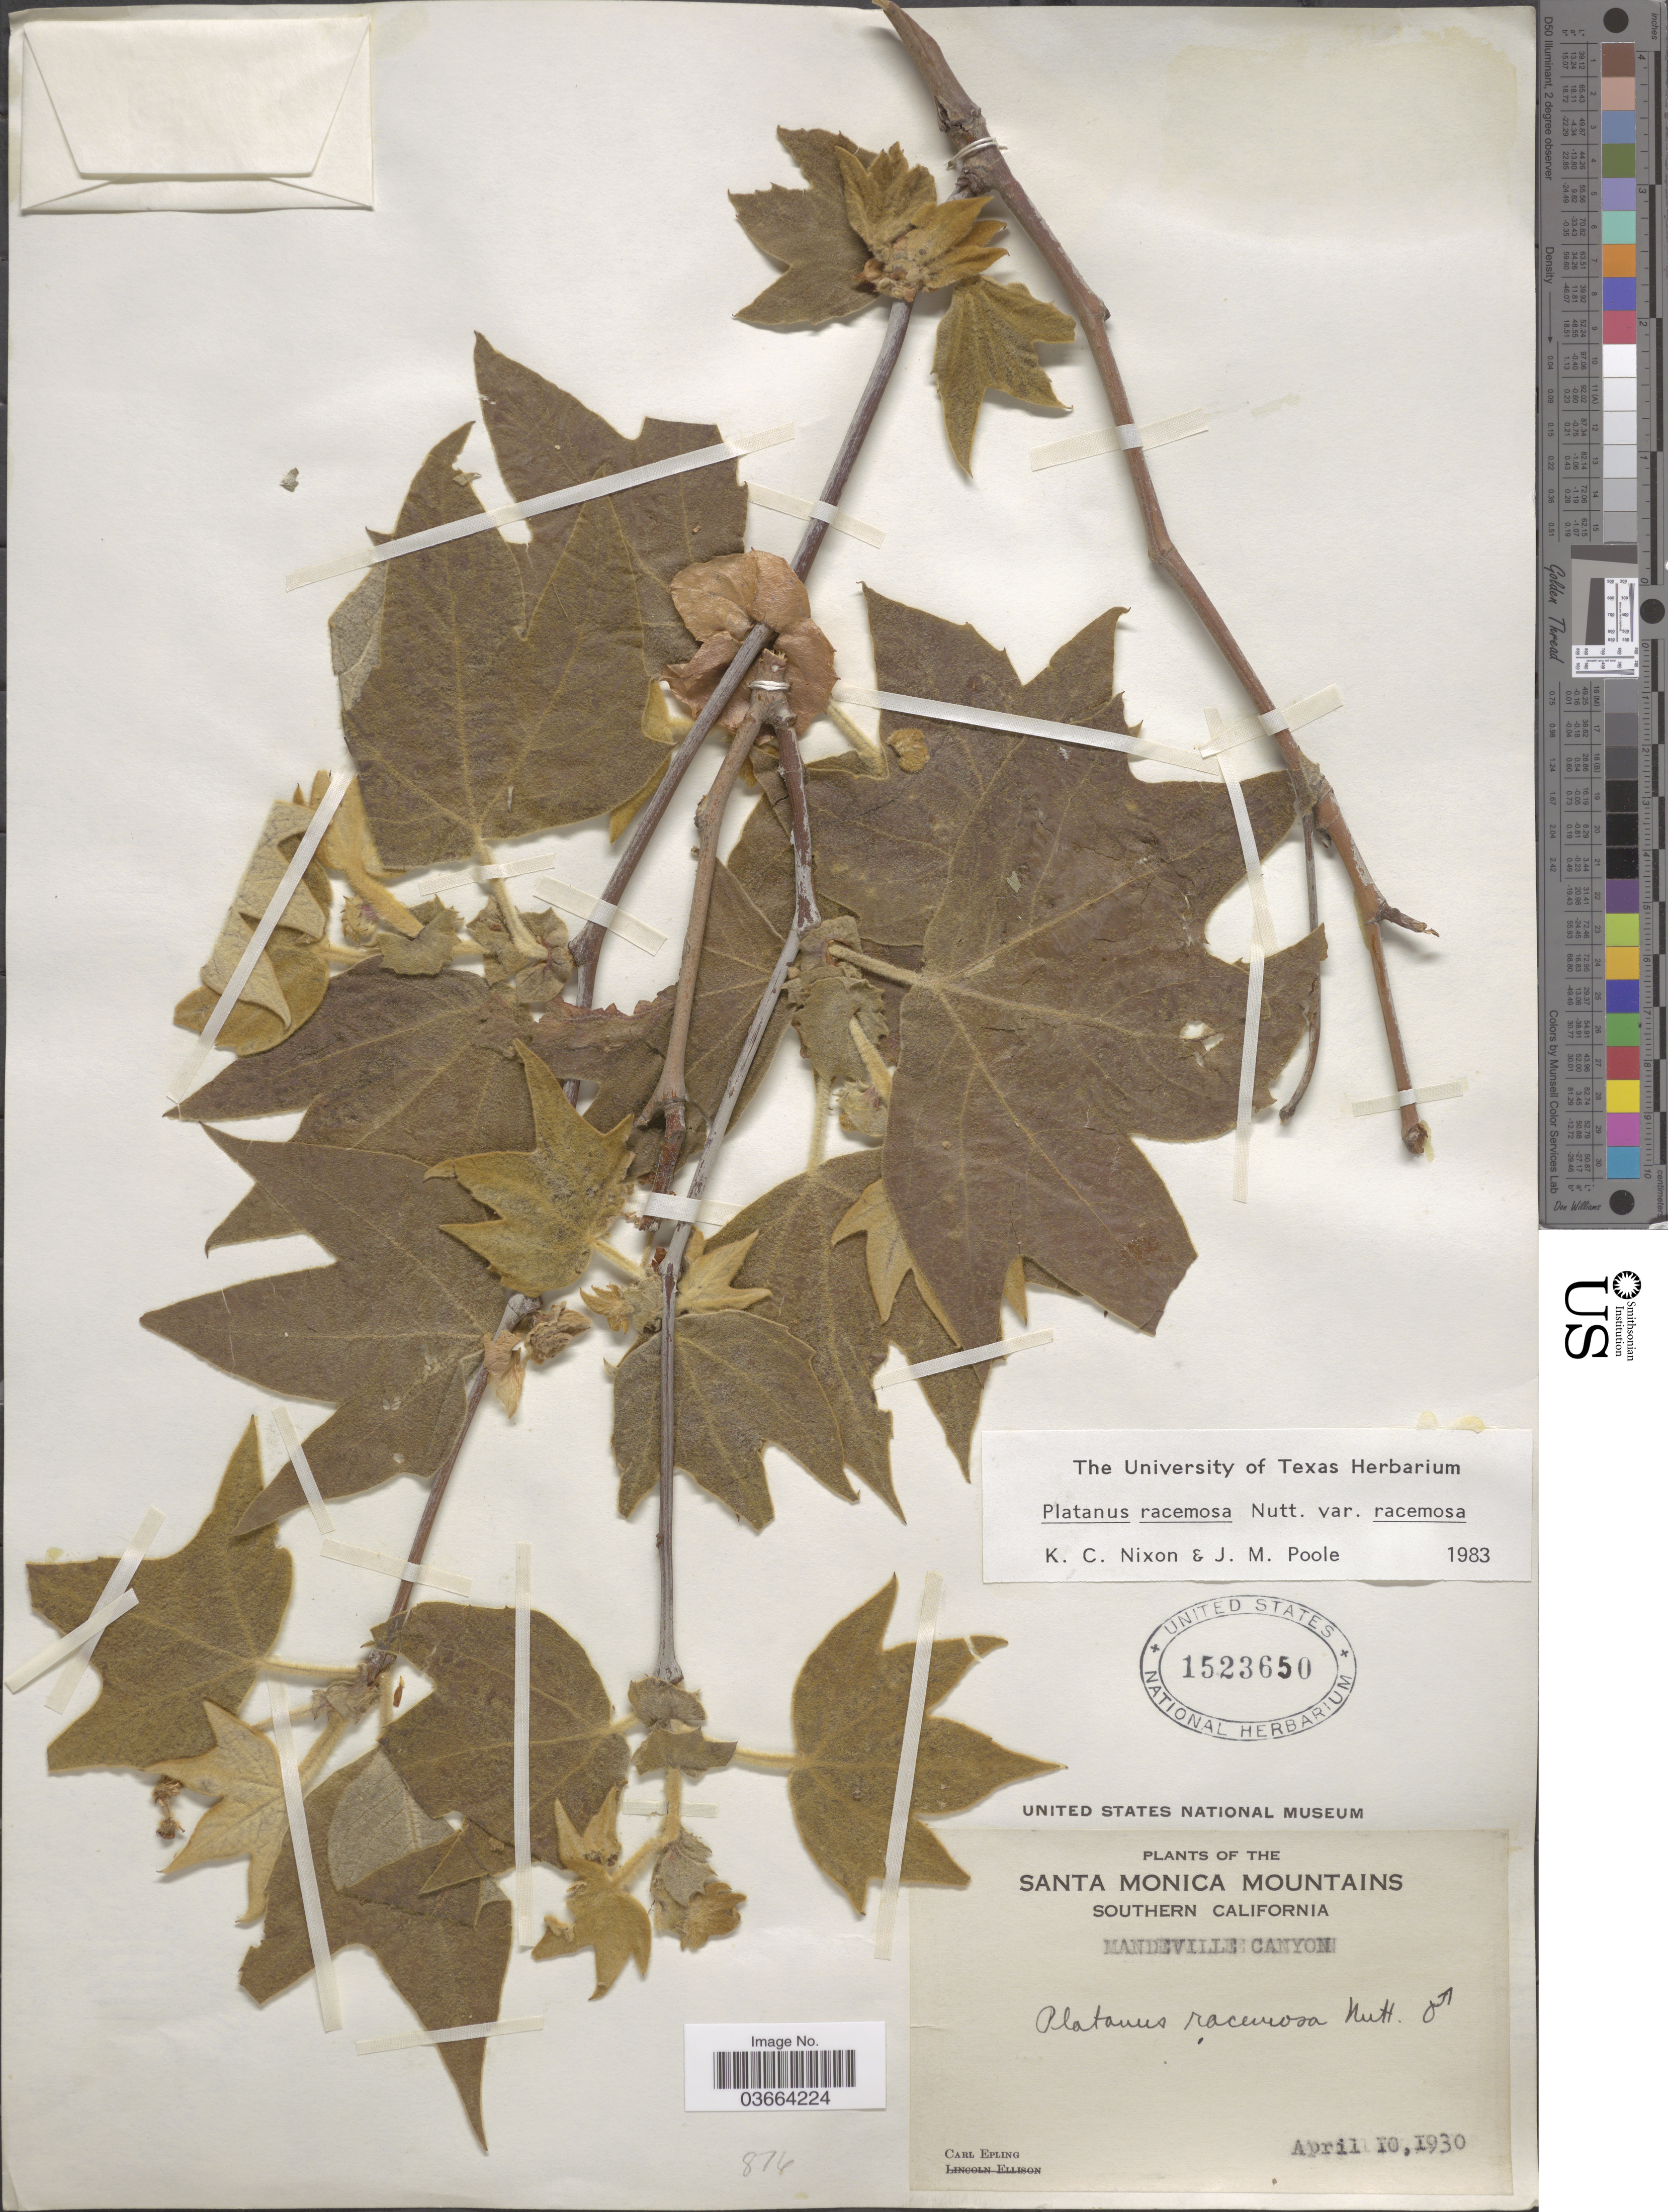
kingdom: Plantae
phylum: Tracheophyta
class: Magnoliopsida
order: Proteales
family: Platanaceae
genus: Platanus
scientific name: Platanus racemosa var. racemosa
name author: Nutt.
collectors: C. C. Epling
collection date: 1930-04-10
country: United States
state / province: California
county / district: Los Angeles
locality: Southern California. Santa Monica Mountains. Mandeville Canyon.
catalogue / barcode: US 1523650